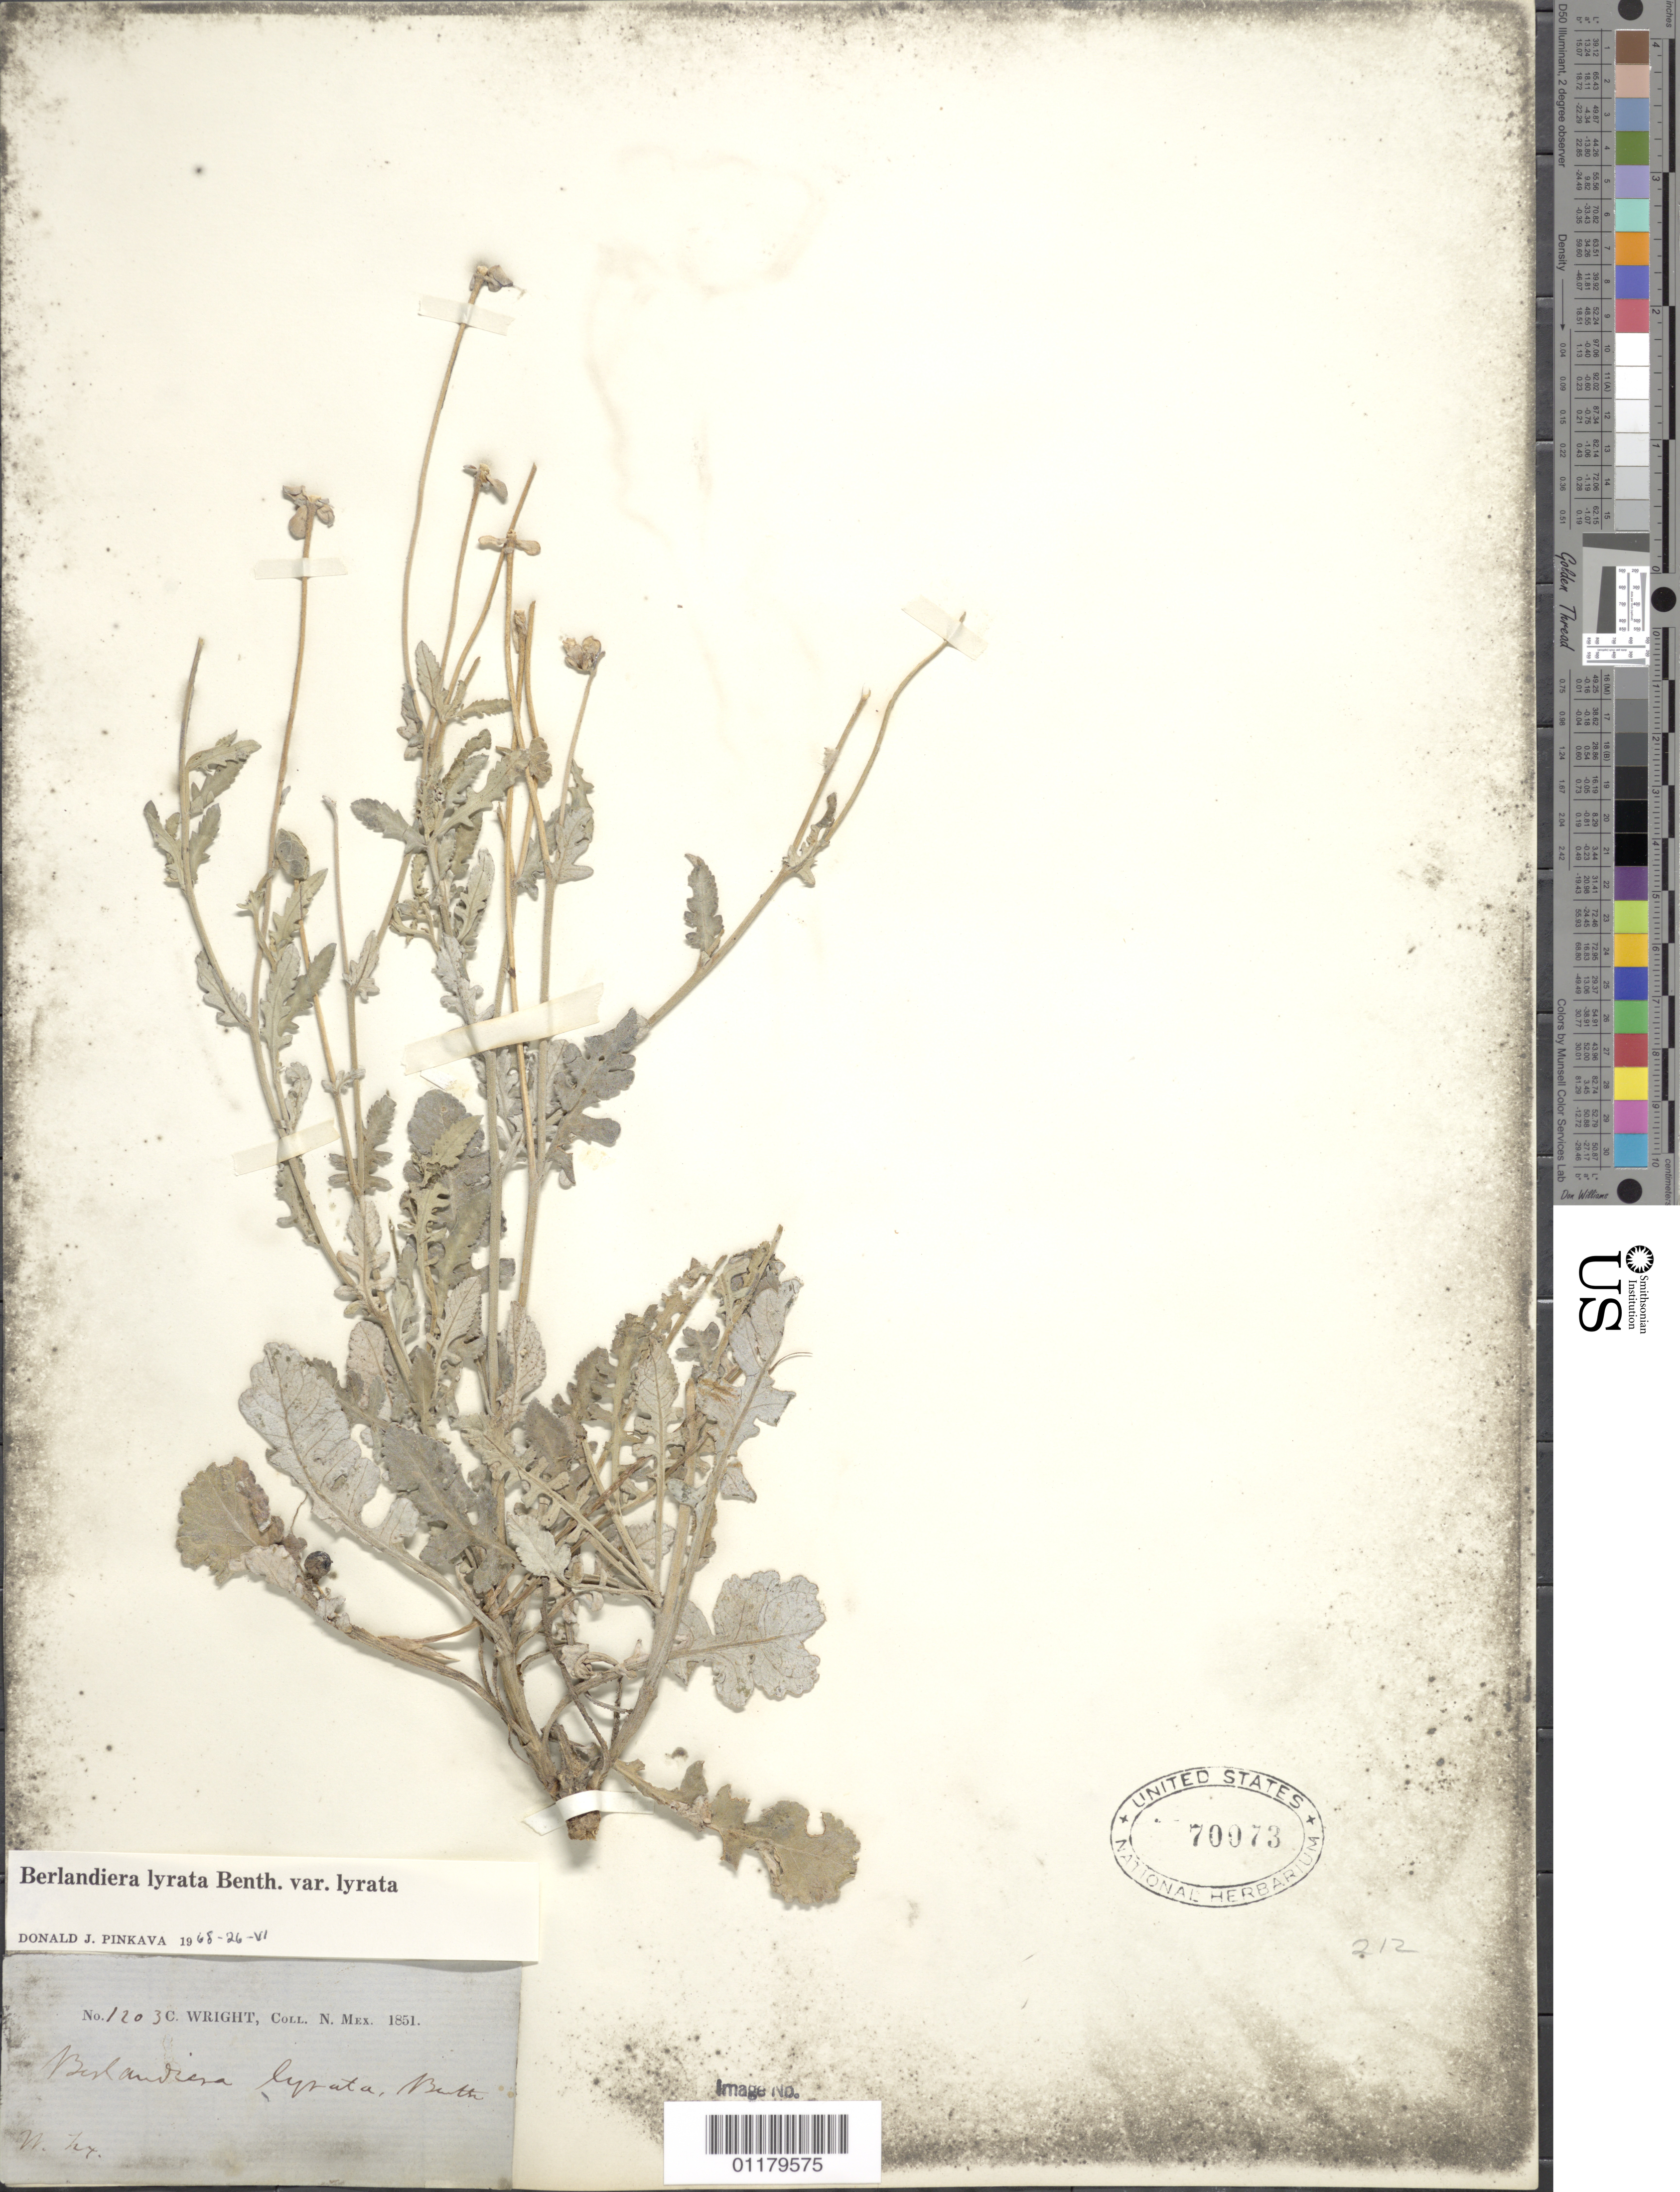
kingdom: Plantae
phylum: Tracheophyta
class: Magnoliopsida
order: Asterales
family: Asteraceae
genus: Berlandiera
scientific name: Berlandiera lyrata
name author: Benth.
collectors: C. Wright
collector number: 1203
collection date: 1851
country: United States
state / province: New Mexico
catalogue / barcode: US 70073